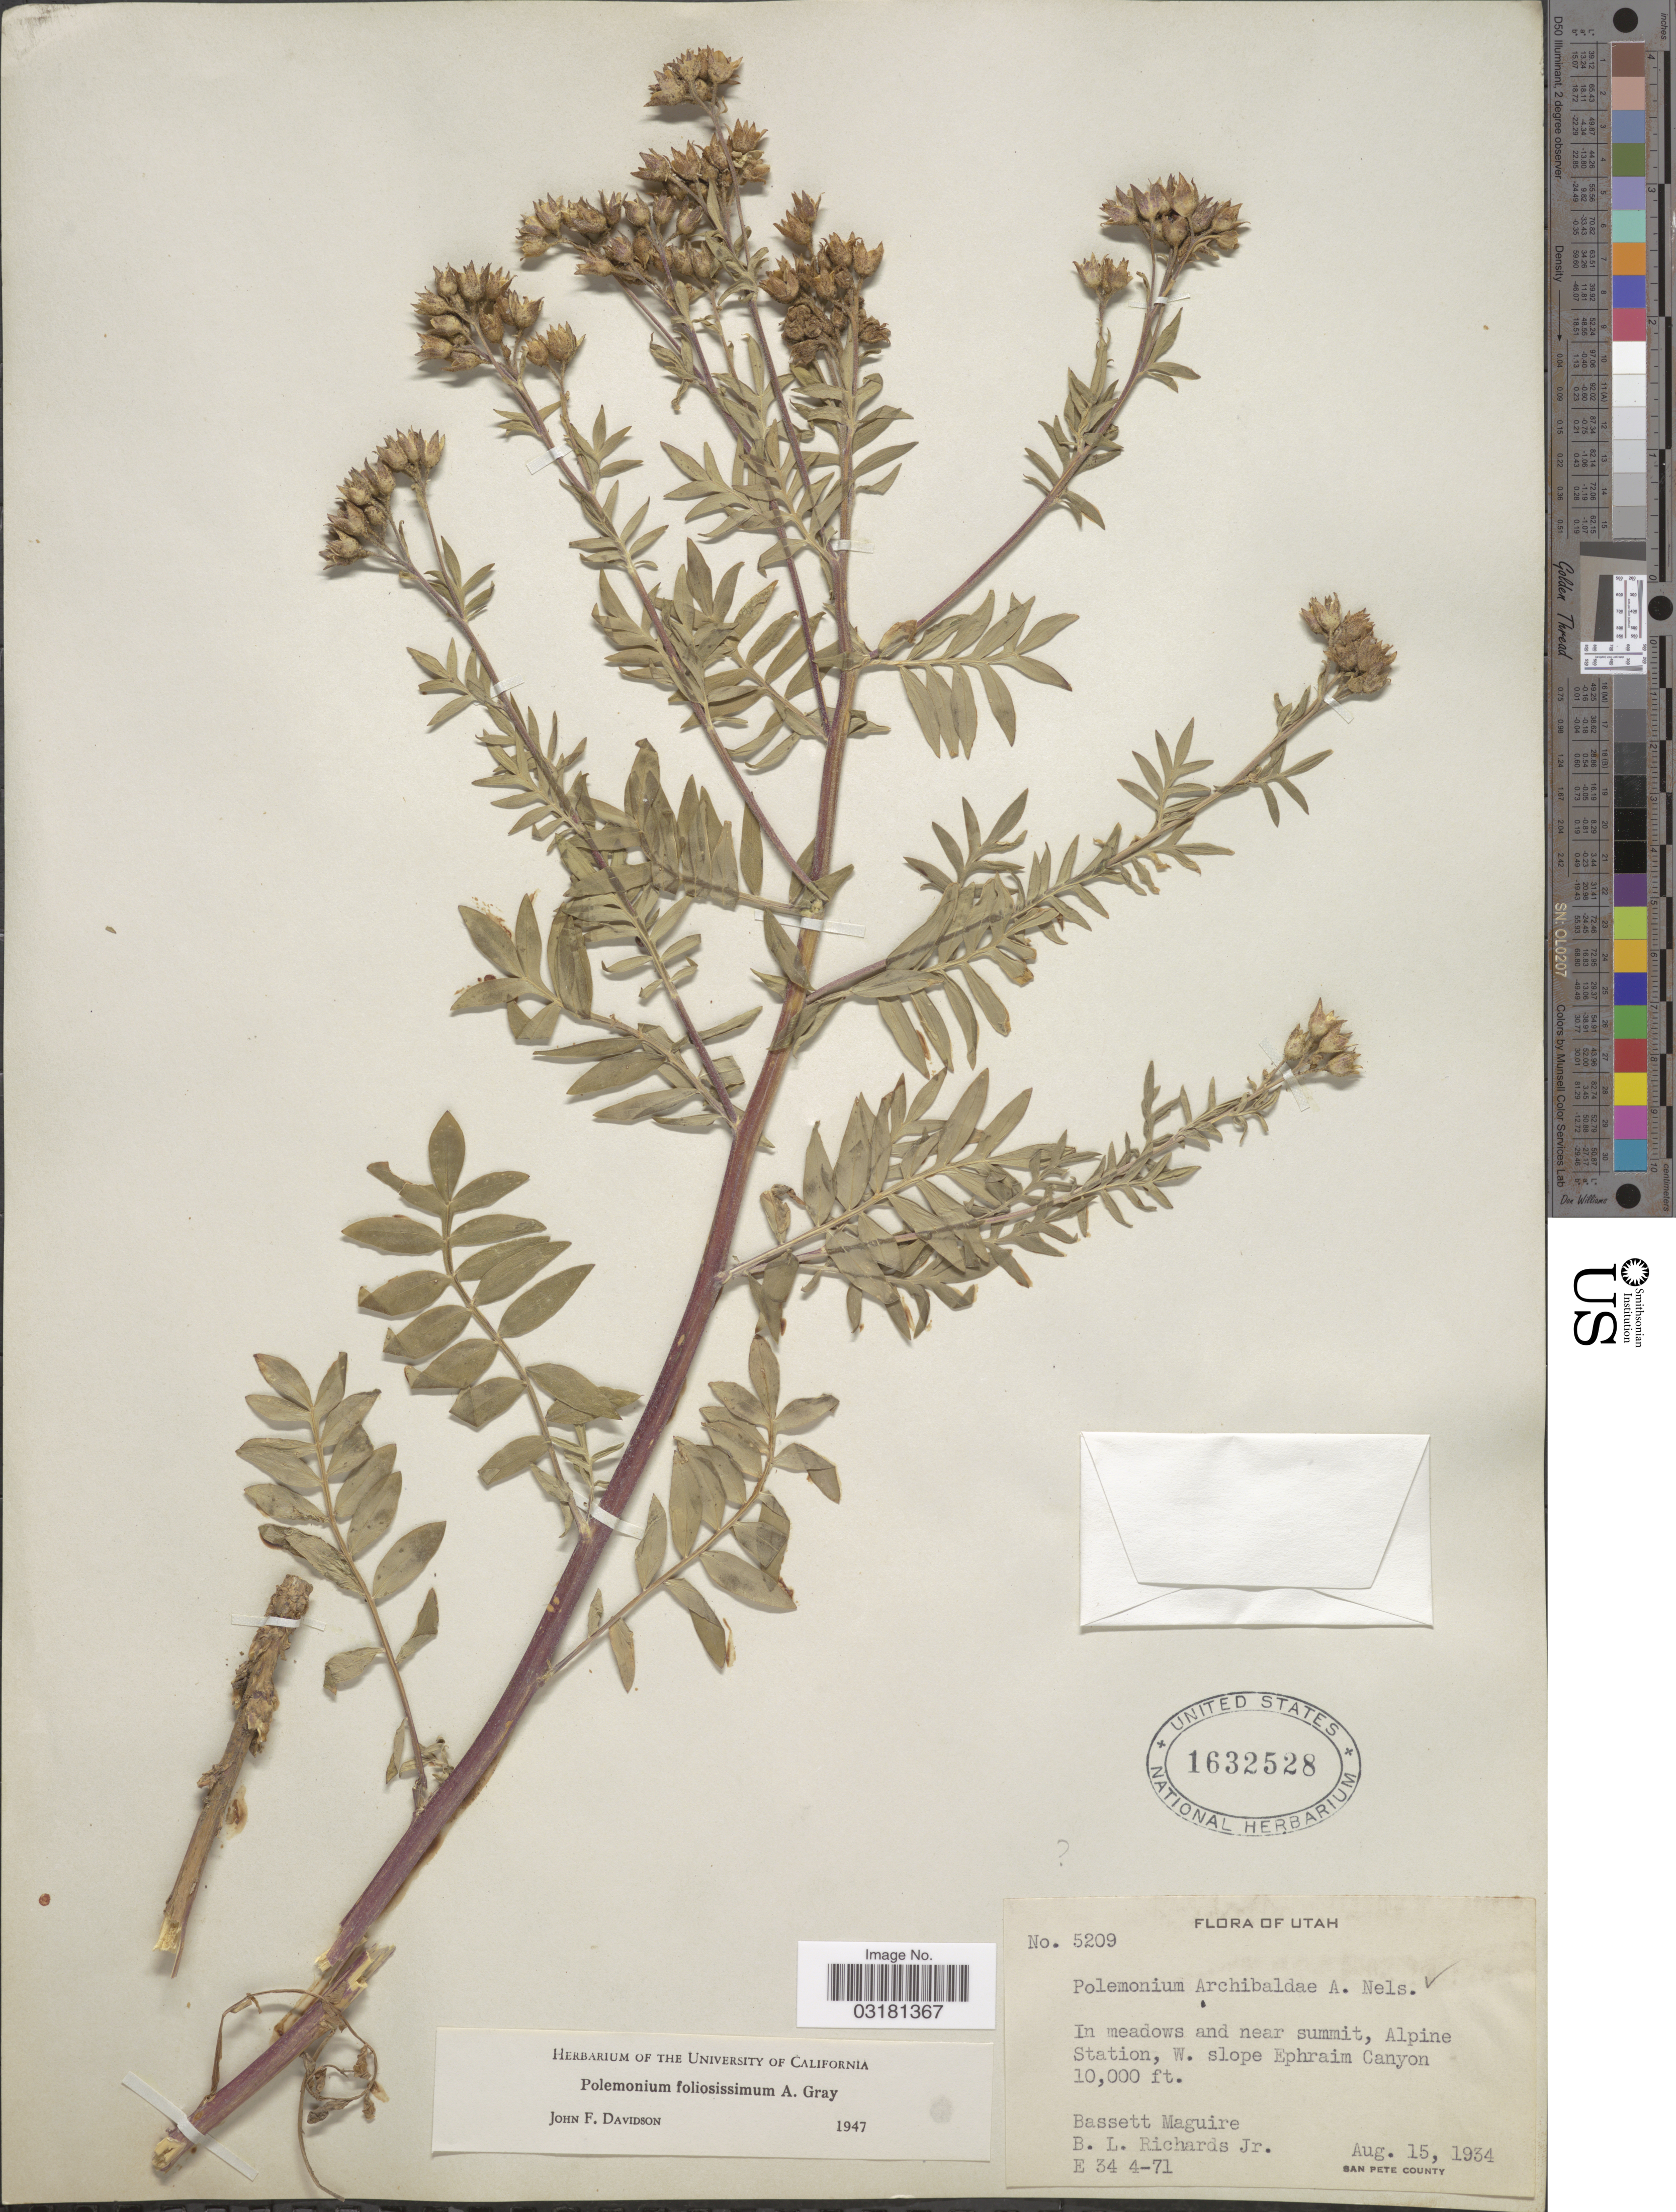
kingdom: Plantae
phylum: Tracheophyta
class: Magnoliopsida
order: Ericales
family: Polemoniaceae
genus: Polemonium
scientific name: Polemonium foliosissimum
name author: A. Gray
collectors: B. Maguire & B. Richards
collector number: E34 4-71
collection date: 1934-08-15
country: United States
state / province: Utah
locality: In meadows and near summit, Alpine Station, W. slope Ephraim Canyon. San Pete County.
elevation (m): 3048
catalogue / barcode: US 1632528